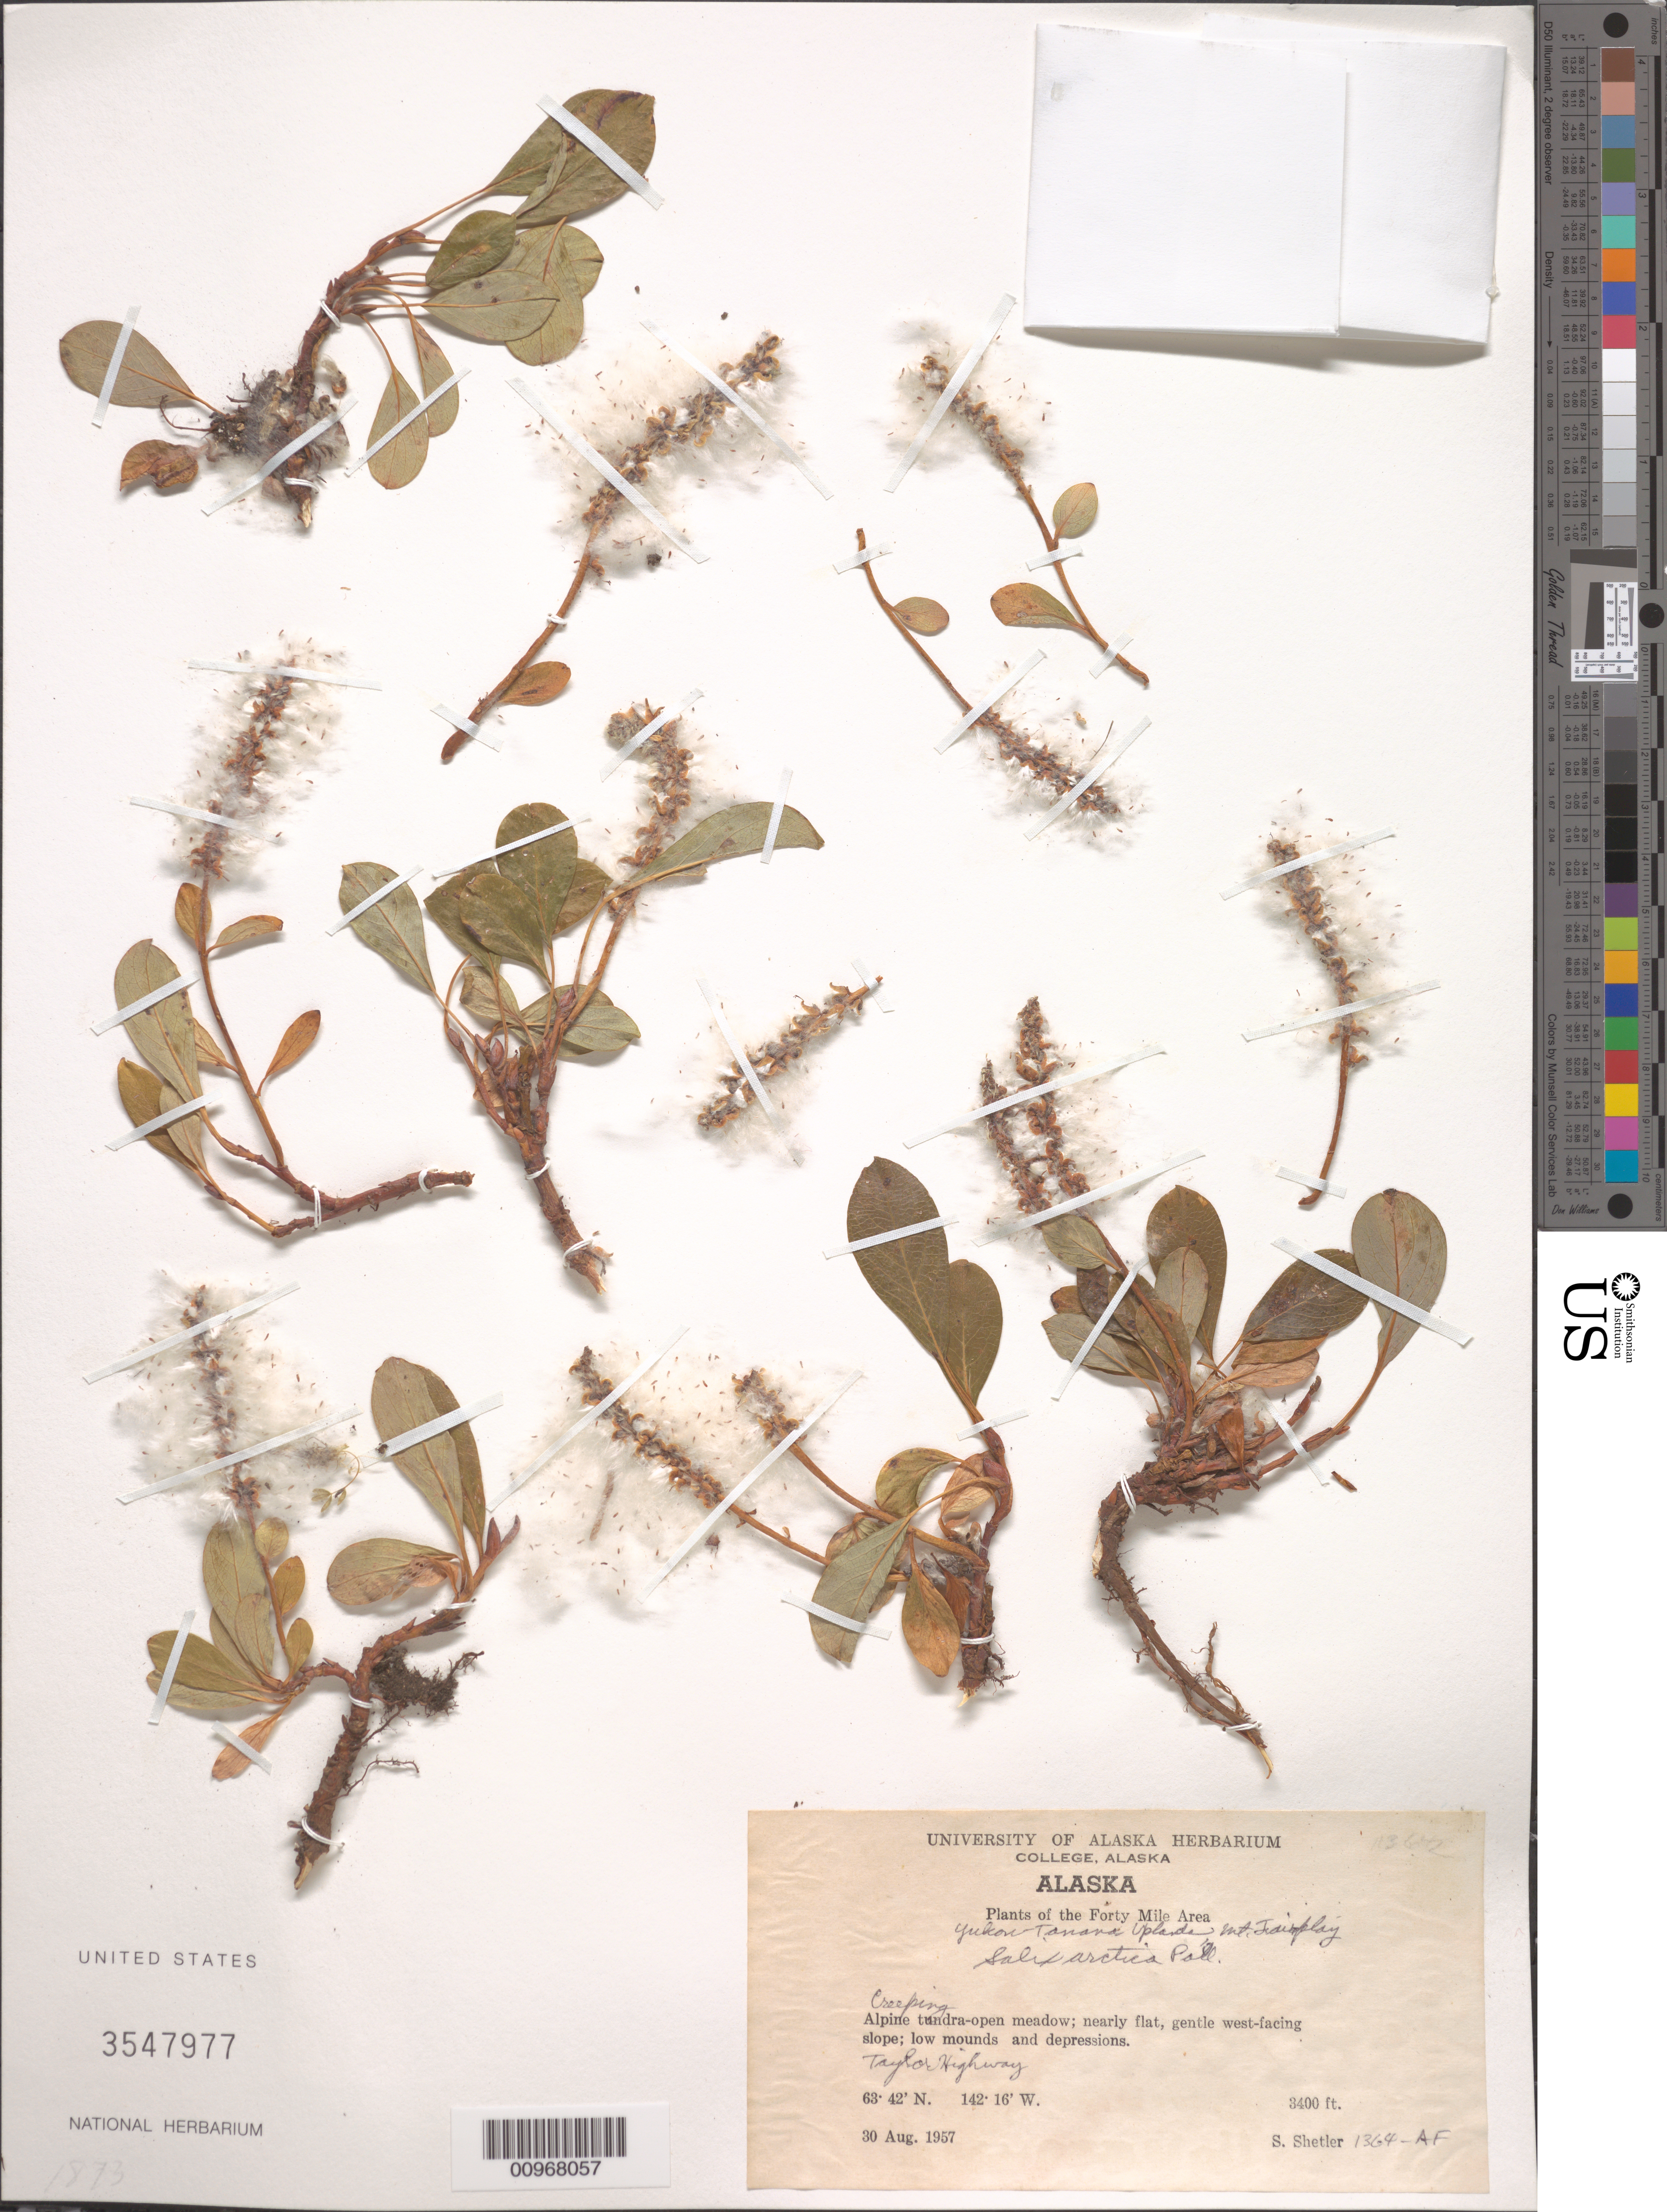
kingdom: Plantae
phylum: Tracheophyta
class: Magnoliopsida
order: Malpighiales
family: Salicaceae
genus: Salix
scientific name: Salix arctica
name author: Pall.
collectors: S. Shetler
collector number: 1364-AF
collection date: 1957-08-30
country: United States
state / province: Alaska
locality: The Forty Mile Area. Yukon-Tanana Uplands Mt. Fairplay. Alpine tundra-open meadow. Taylor Highway.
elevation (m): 1036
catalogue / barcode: US 3547977